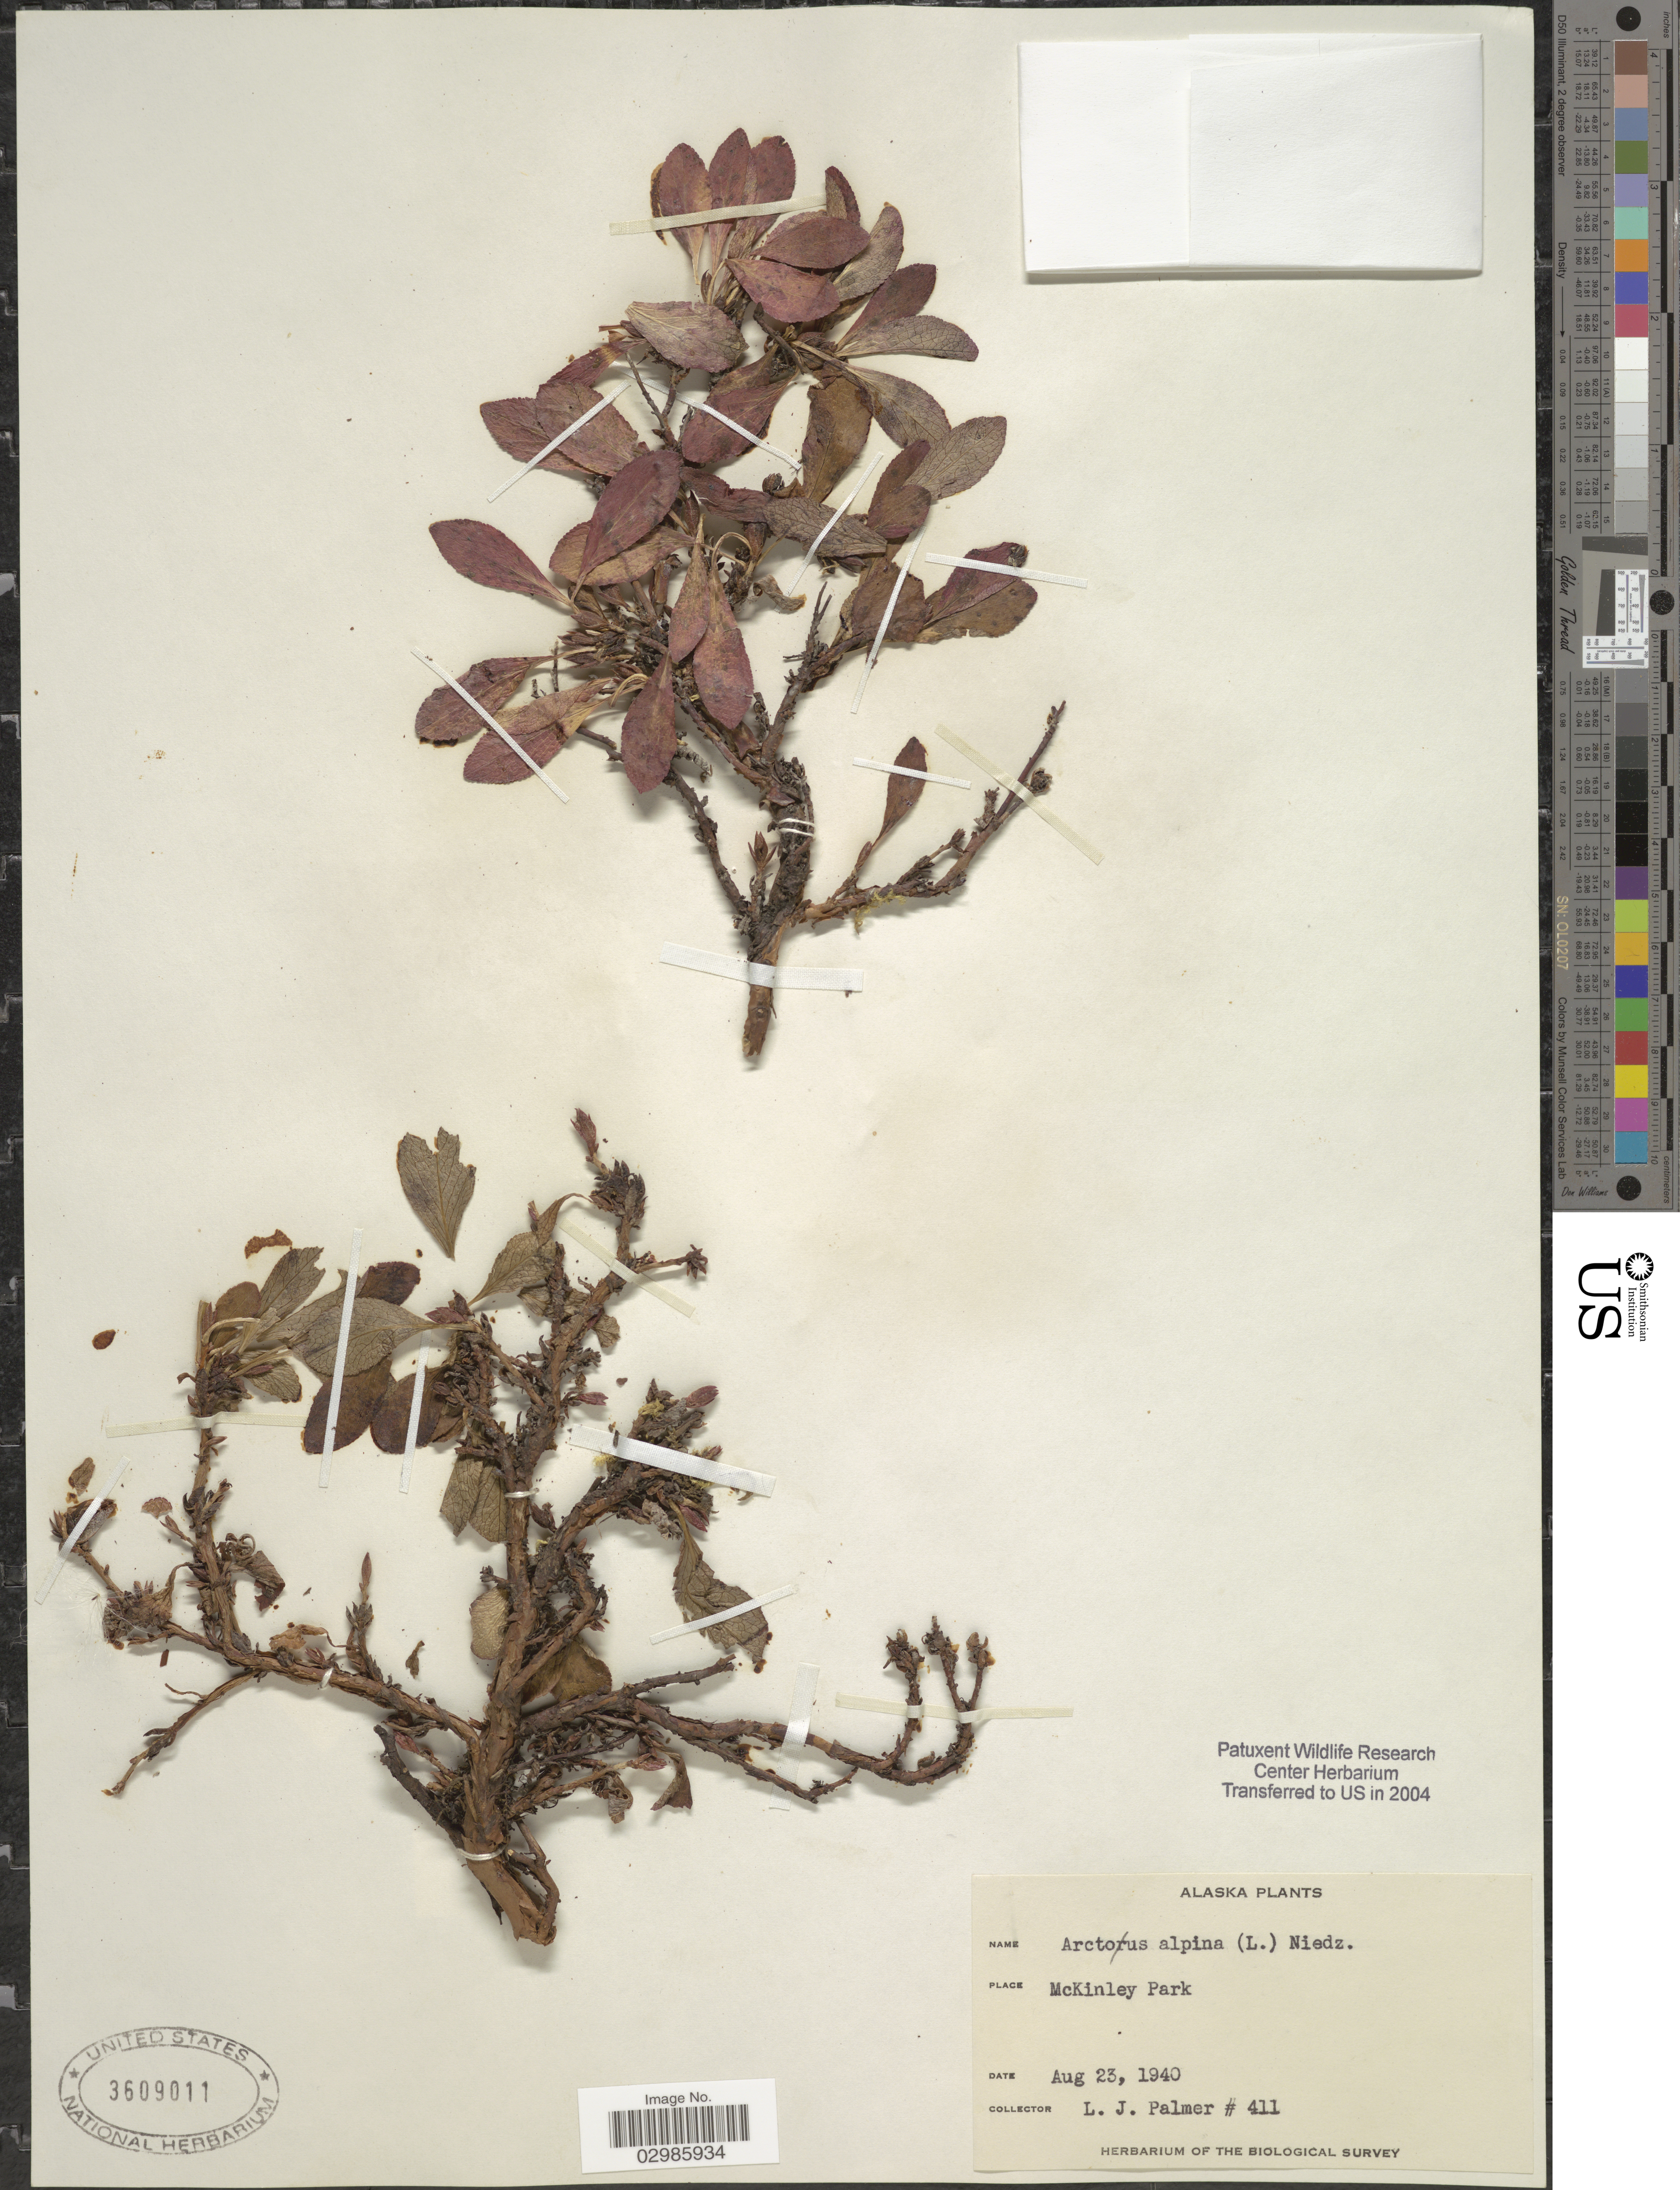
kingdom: Plantae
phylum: Tracheophyta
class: Magnoliopsida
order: Ericales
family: Ericaceae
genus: Arctous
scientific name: Arctous alpina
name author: (L.) Nied.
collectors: E. J. Palmer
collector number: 411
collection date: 1940-08-23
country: United States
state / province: Alaska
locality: McKinley Park.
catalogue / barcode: US 3609011